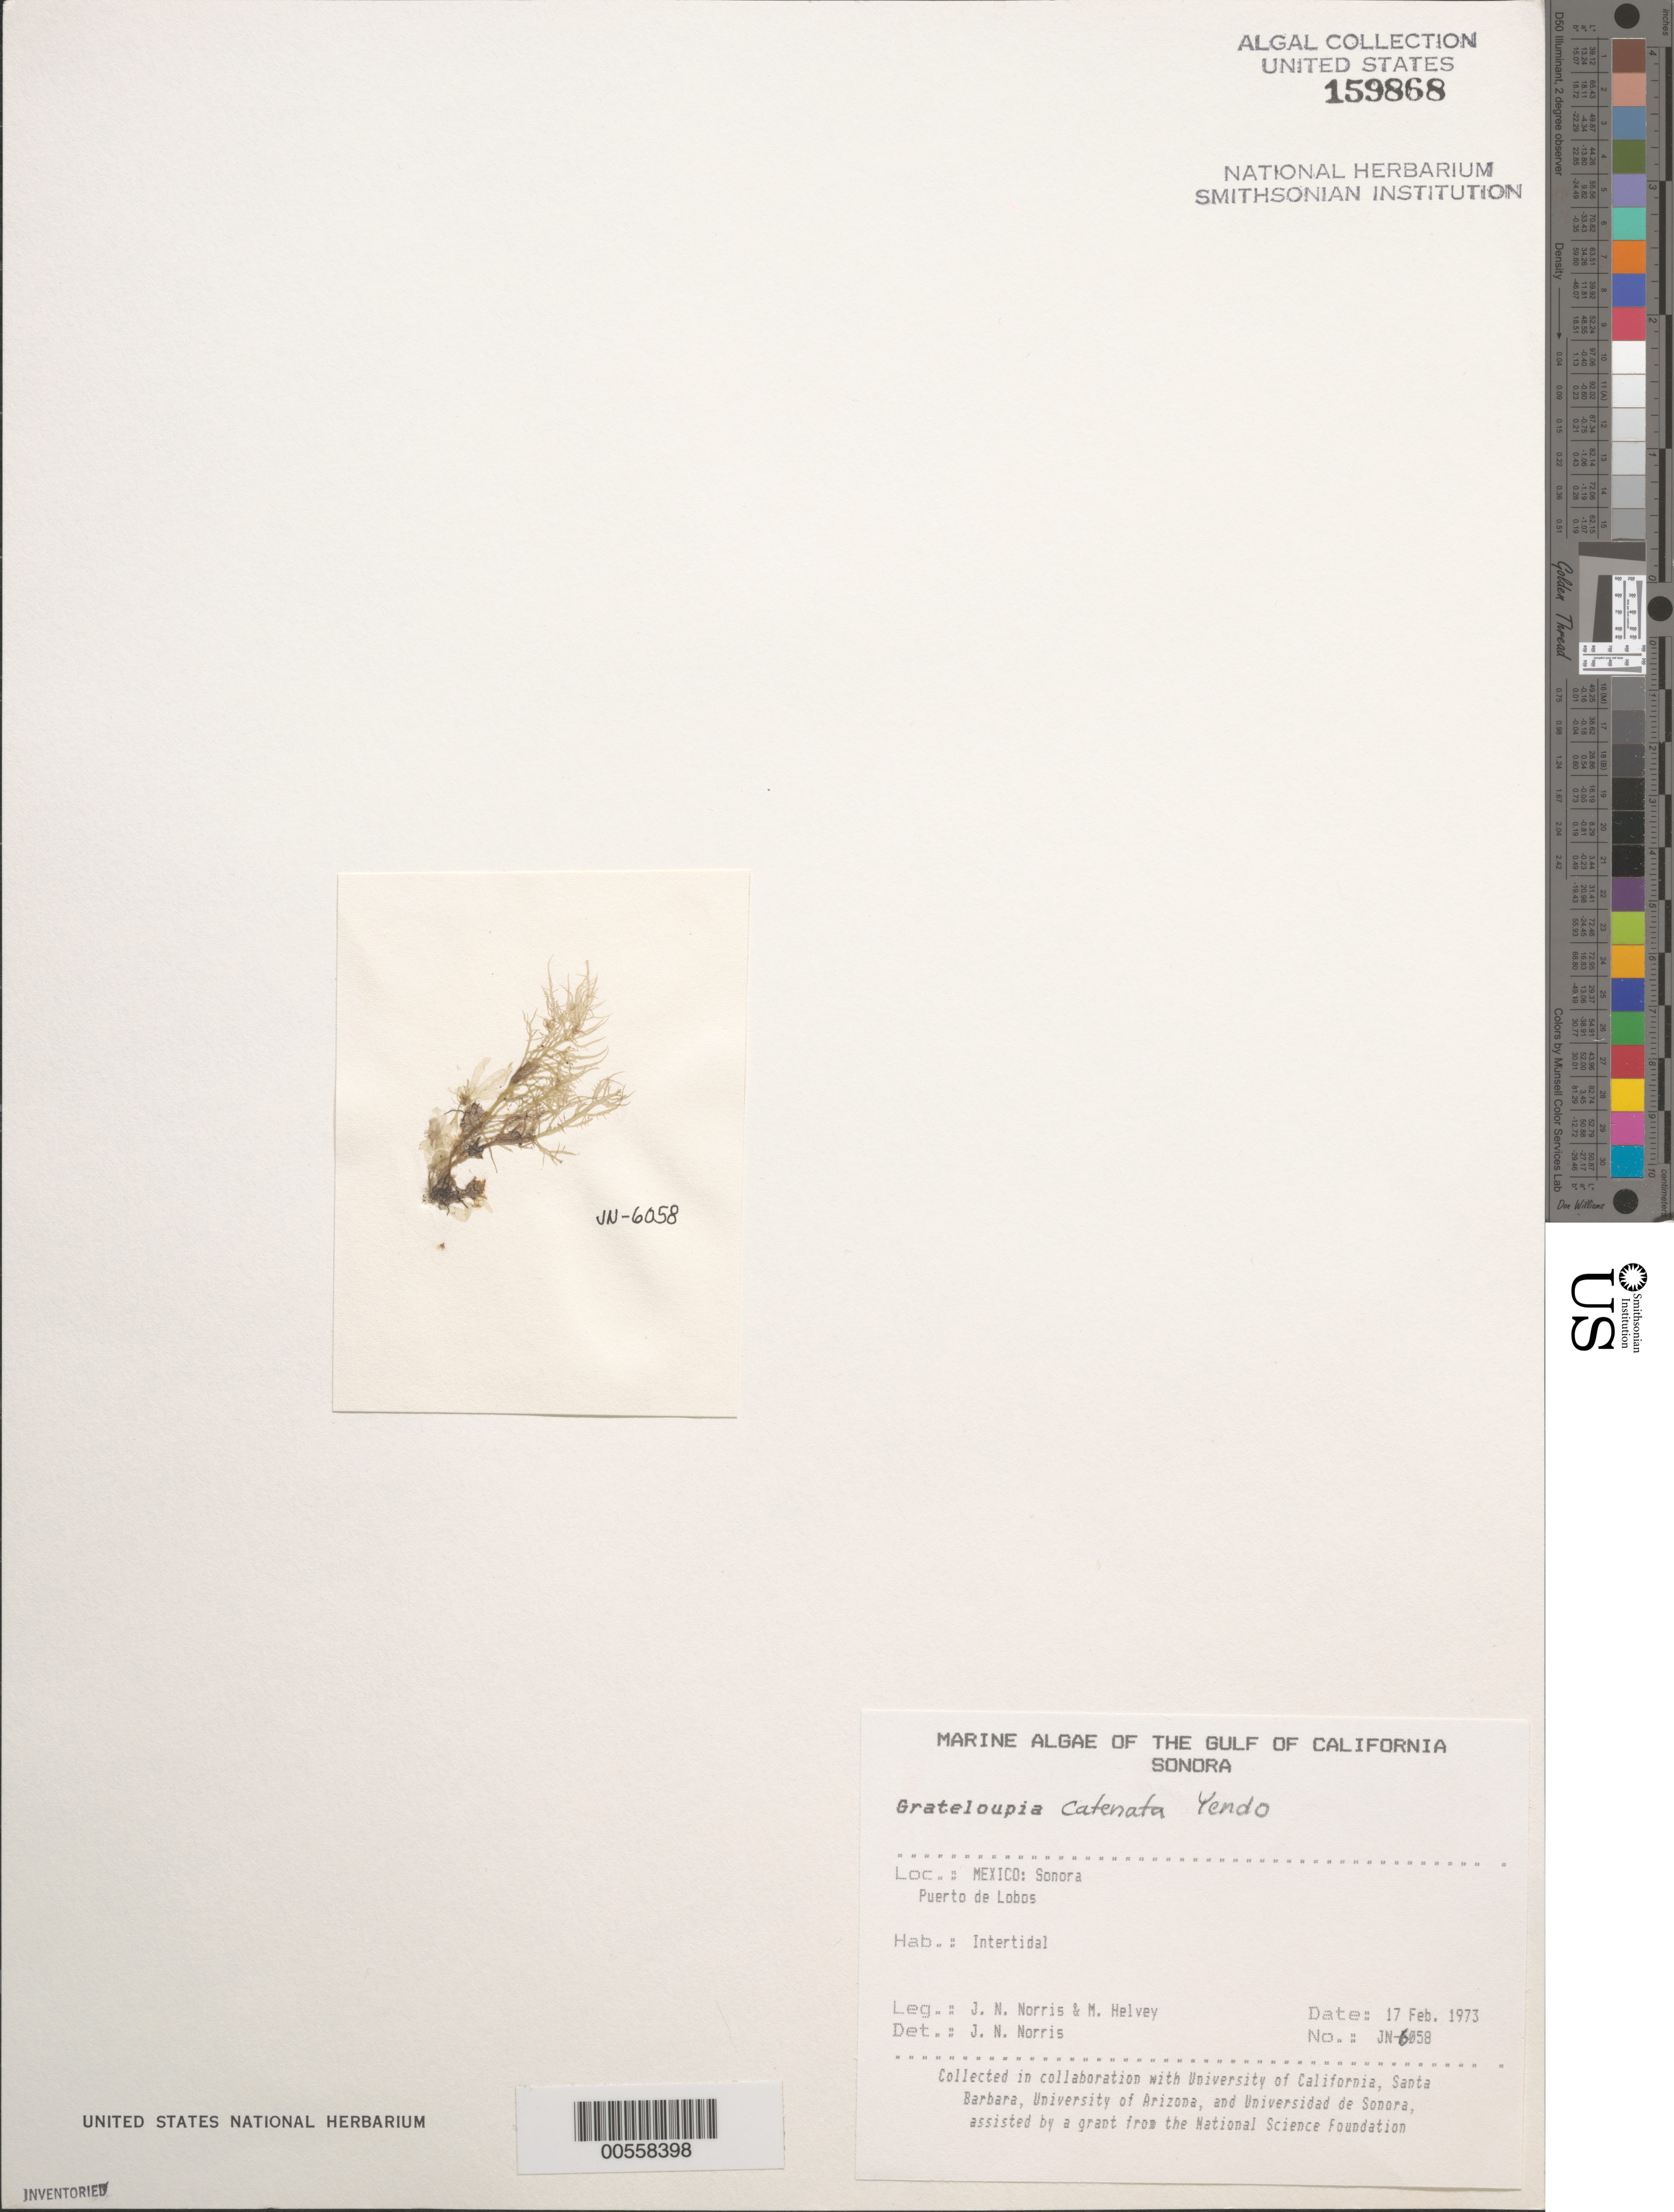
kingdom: Plantae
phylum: Rhodophyta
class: Florideophyceae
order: Halymeniales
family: Halymeniaceae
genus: Grateloupia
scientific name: Grateloupia catenata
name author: Yendo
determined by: Norris, James N.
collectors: J. N. Norris & M. Helvey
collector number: JN-6058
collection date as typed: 17 Feb 1973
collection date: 1973-02-17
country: Mexico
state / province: Sonora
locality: Puerto de Lobos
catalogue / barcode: US 159868